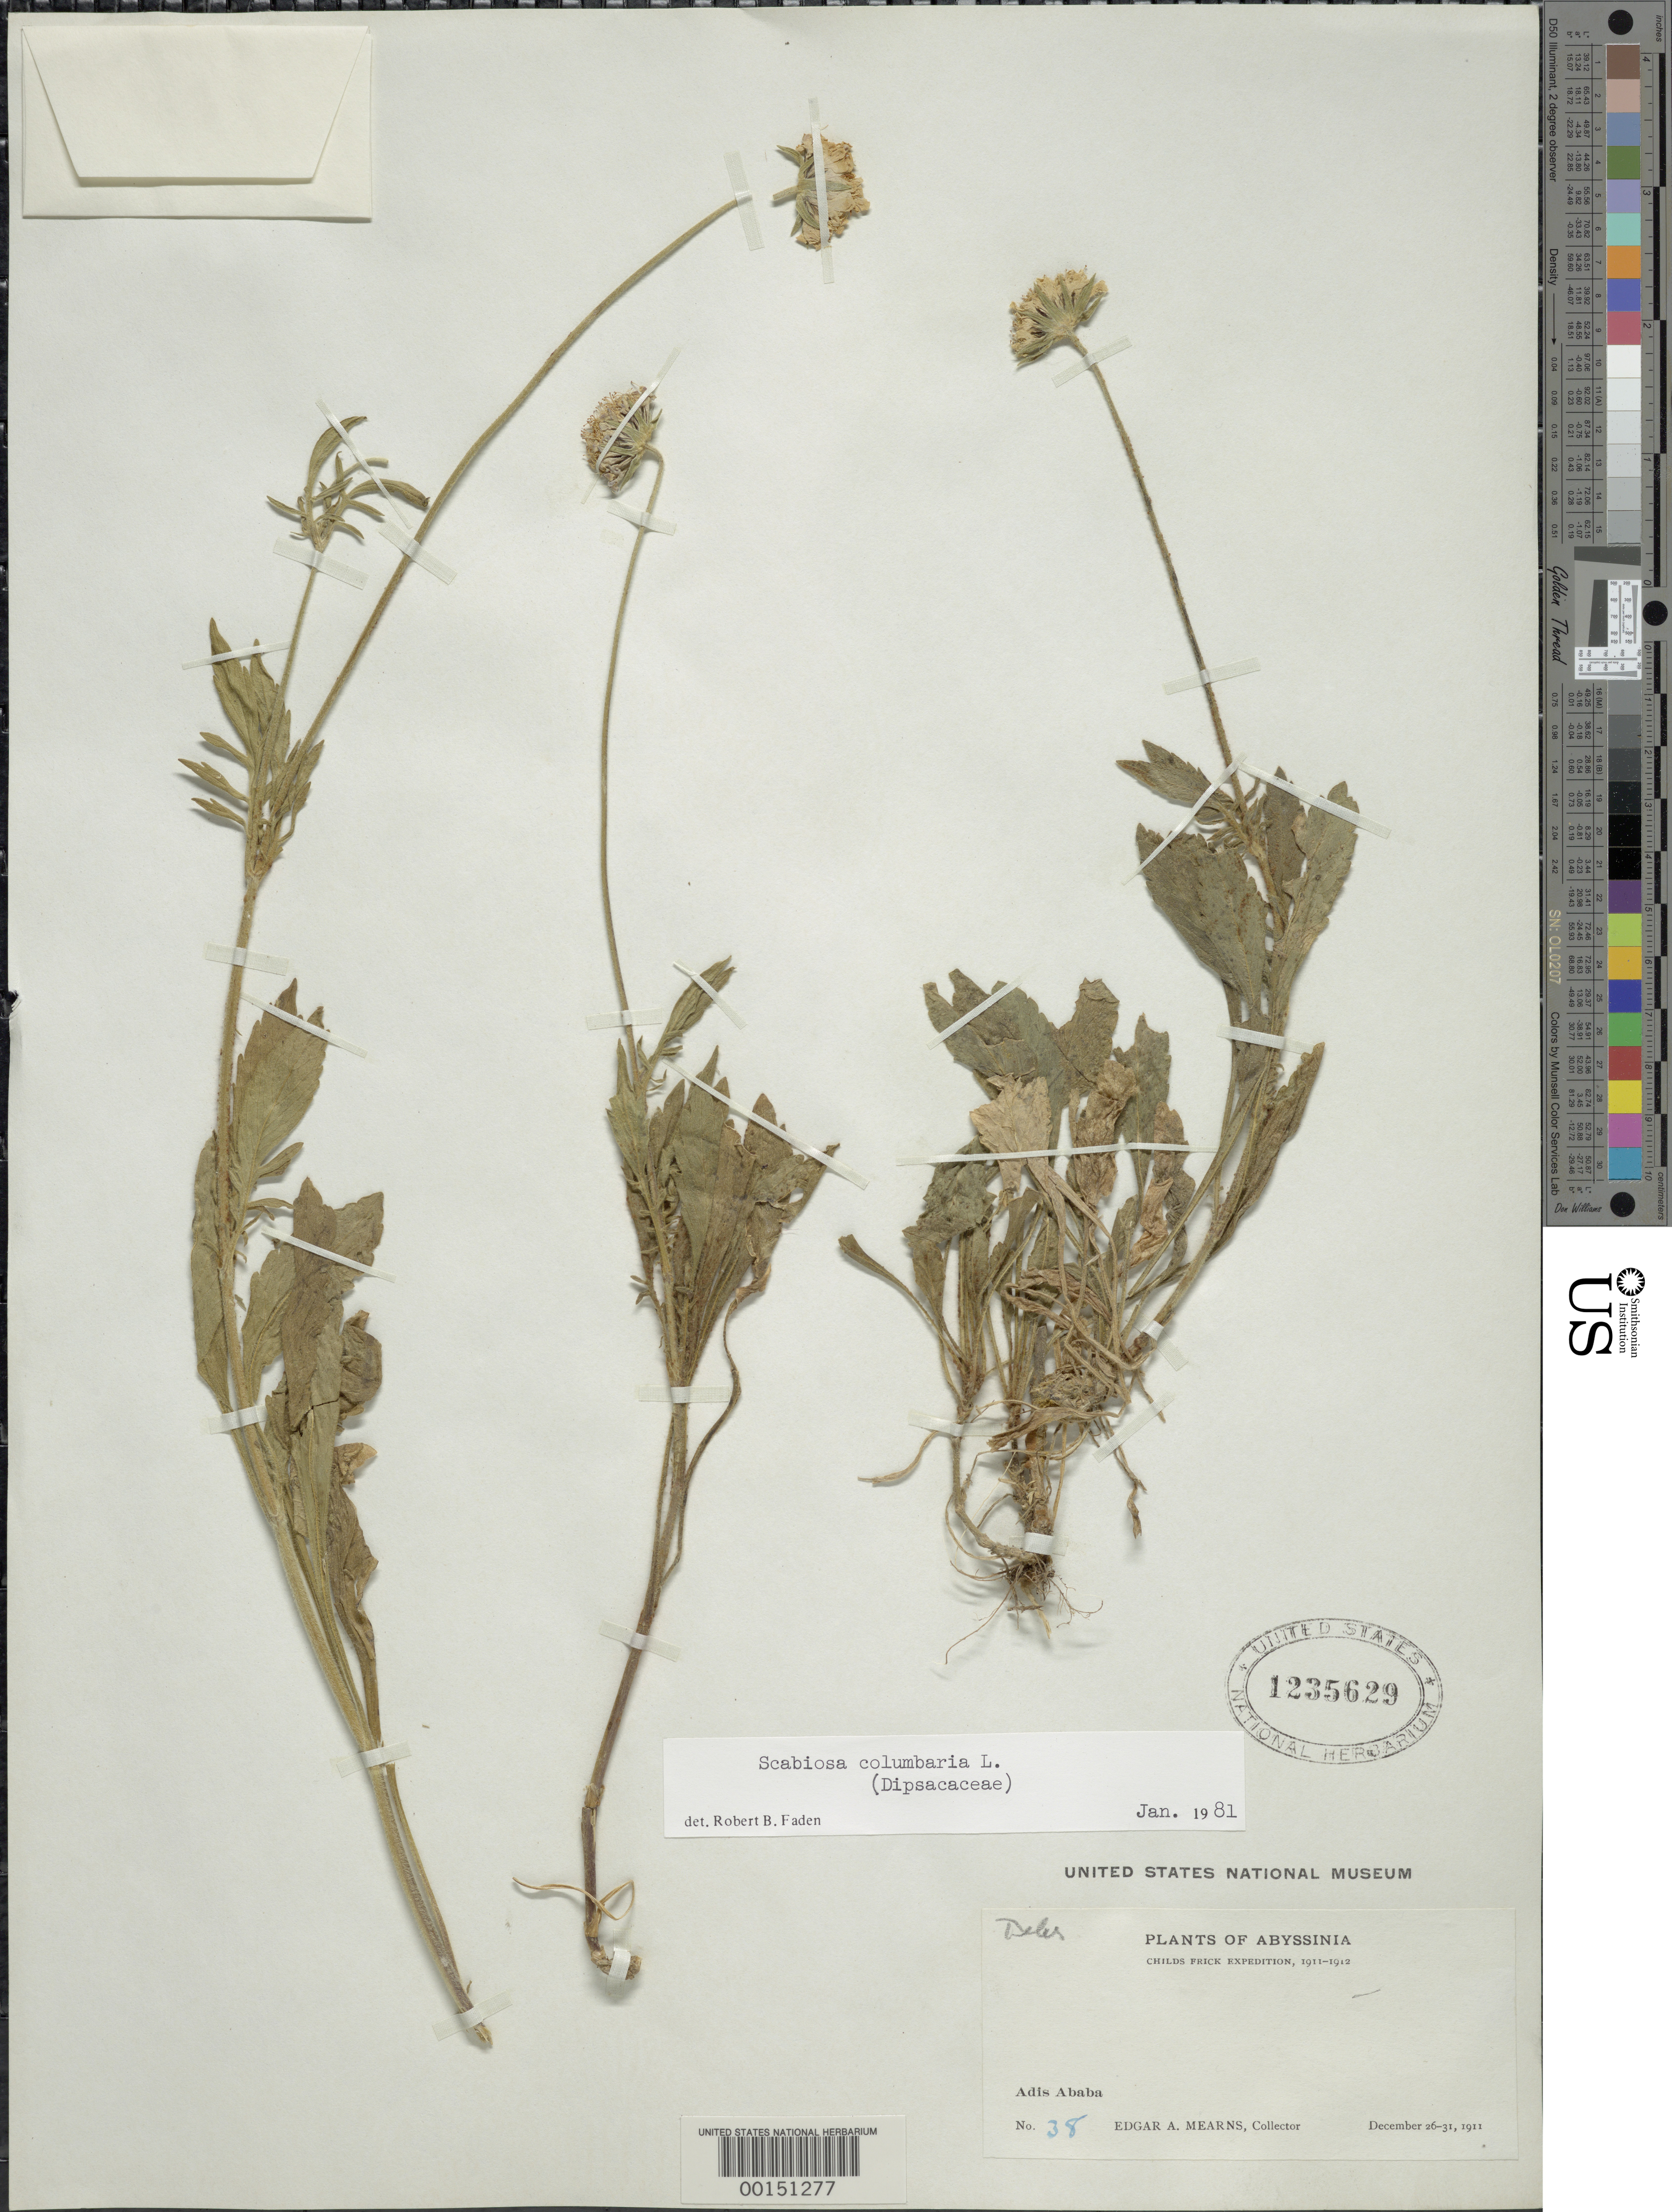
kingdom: Plantae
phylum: Tracheophyta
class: Magnoliopsida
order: Dipsacales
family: Caprifoliaceae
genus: Scabiosa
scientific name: Scabiosa columbaria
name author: L.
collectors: E. A. Mearns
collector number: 38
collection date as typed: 26 Dec 1911 to 31 Dec 1911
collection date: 1911-12-26/1911-12-31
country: Ethiopia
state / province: Oromiya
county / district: Shewa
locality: Abyssinia, Adis Ababa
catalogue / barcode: US 1235629